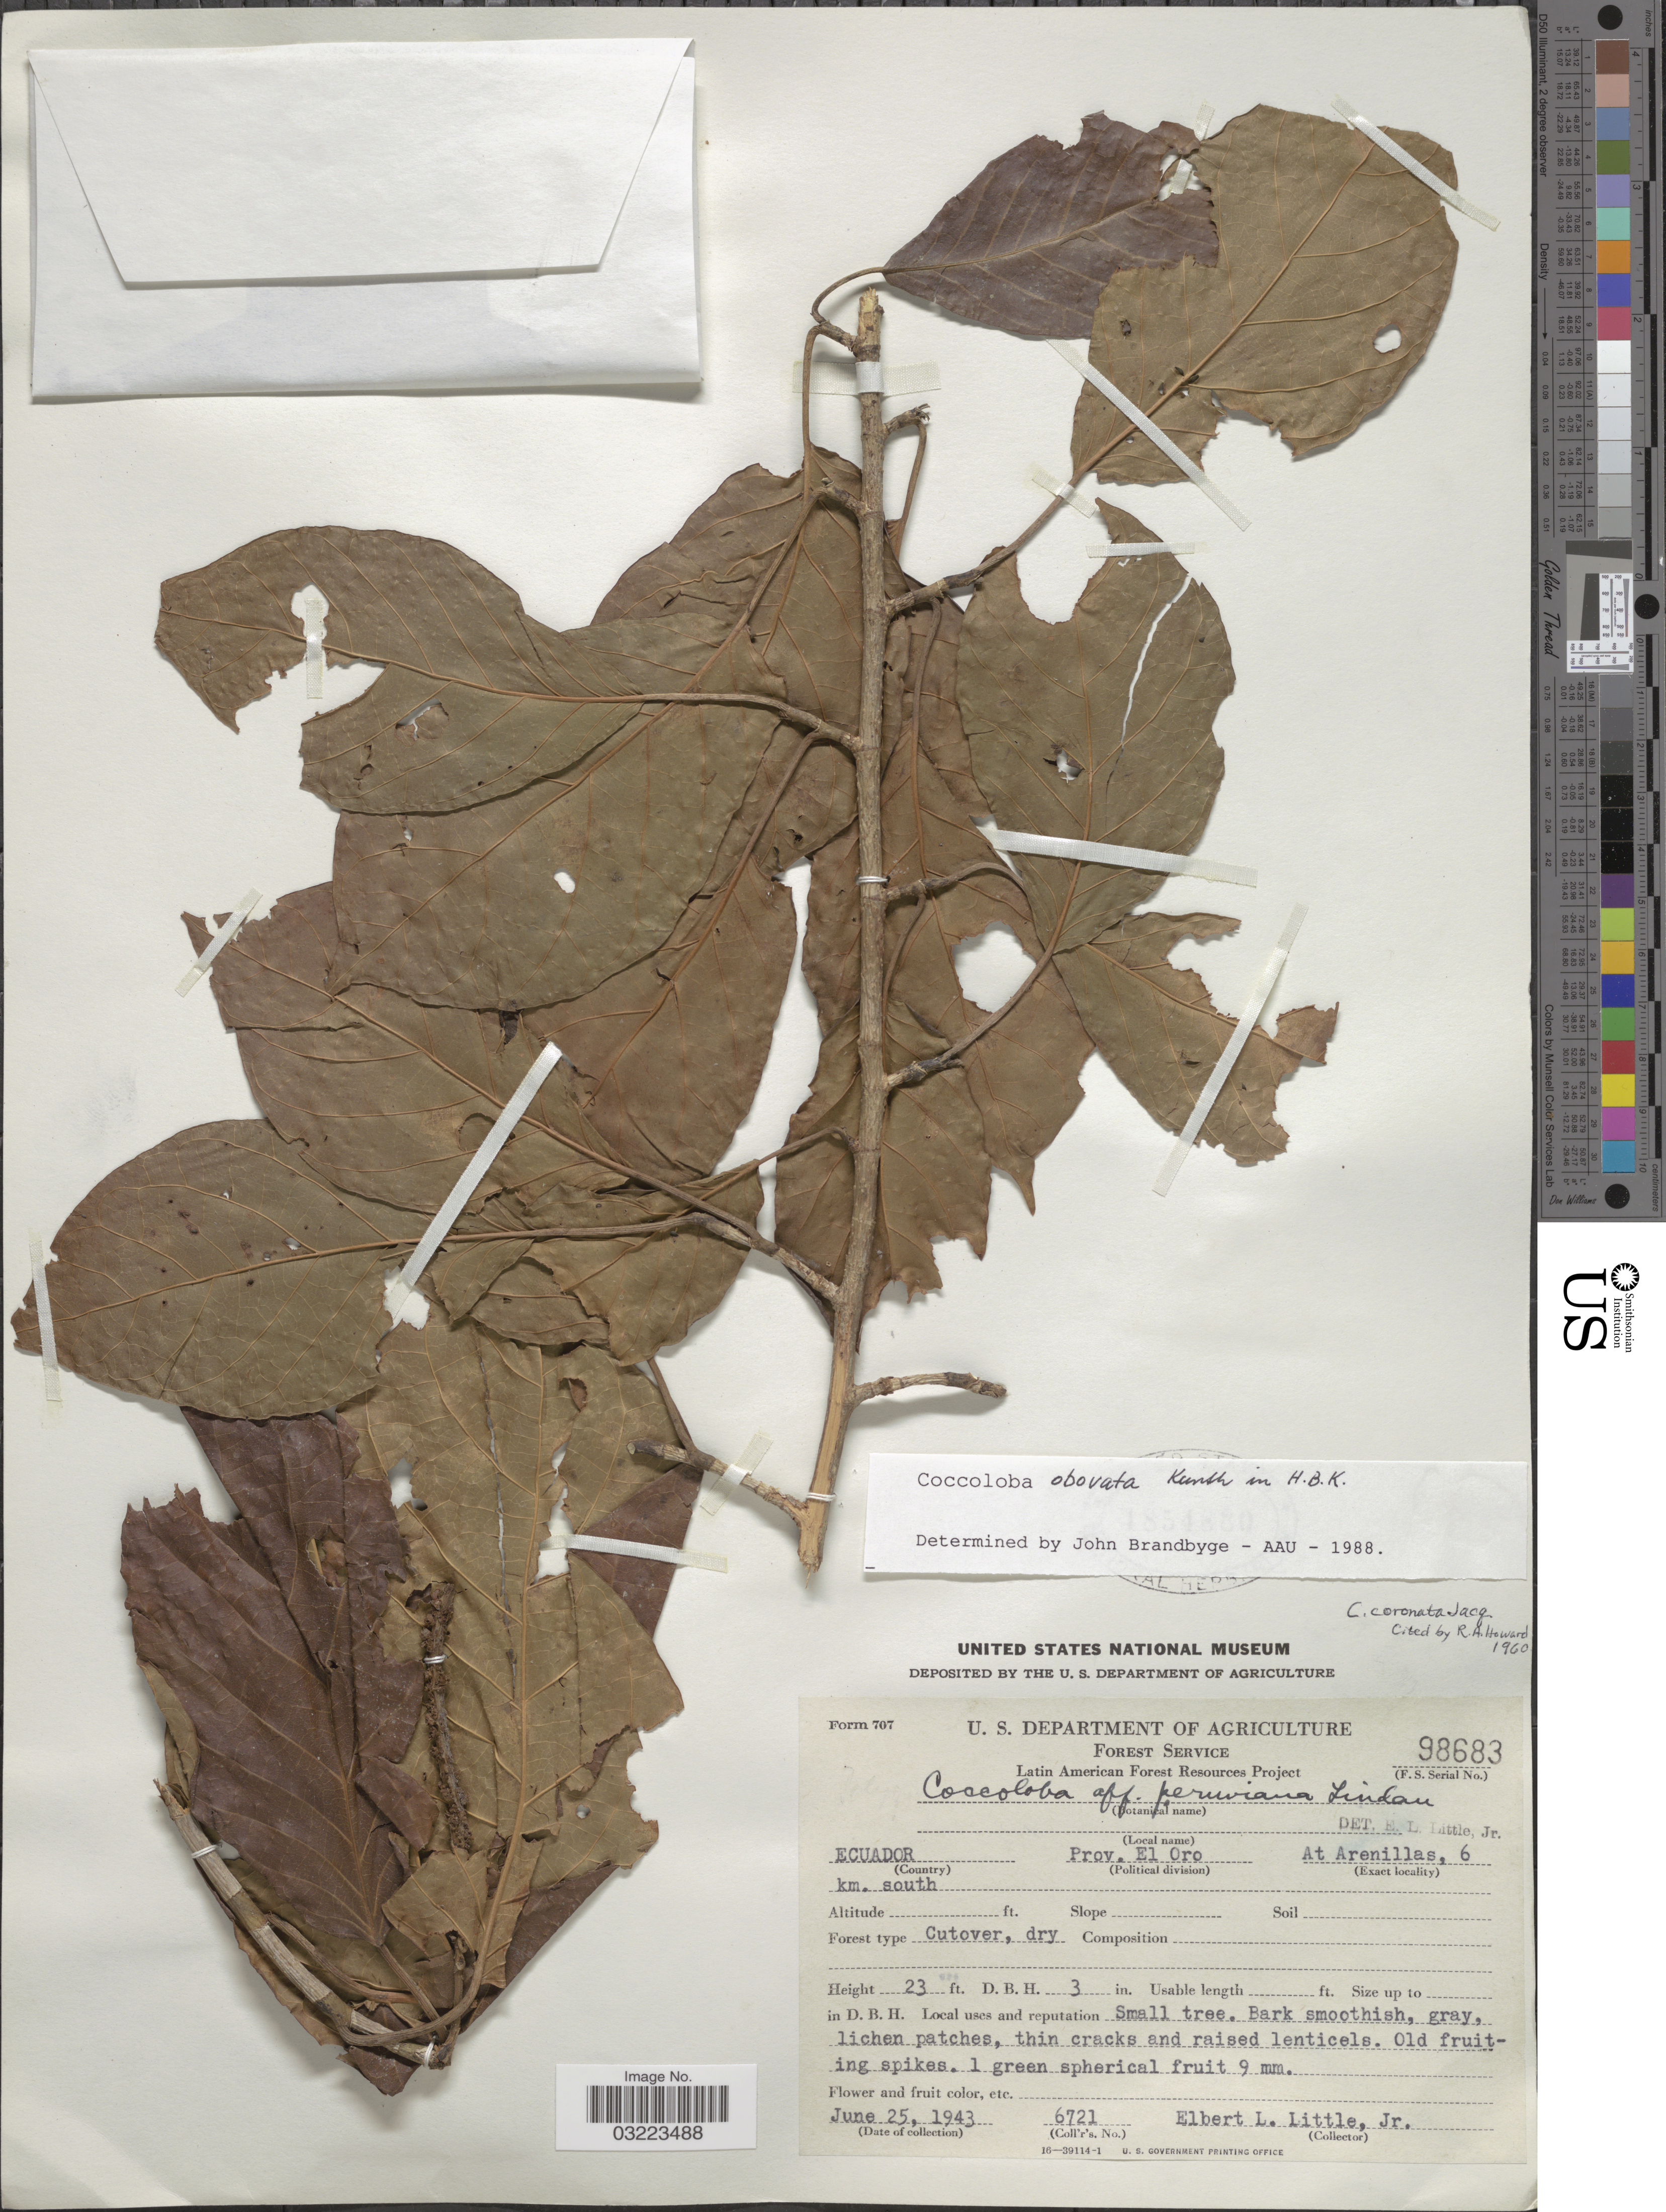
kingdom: Plantae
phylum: Tracheophyta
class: Magnoliopsida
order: Caryophyllales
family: Polygonaceae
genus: Coccoloba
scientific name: Coccoloba obovata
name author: Kunth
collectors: E. L. Little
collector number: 6721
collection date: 1943-06-25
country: Ecuador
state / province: El Oro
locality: At Arenillas, 6 km. south.